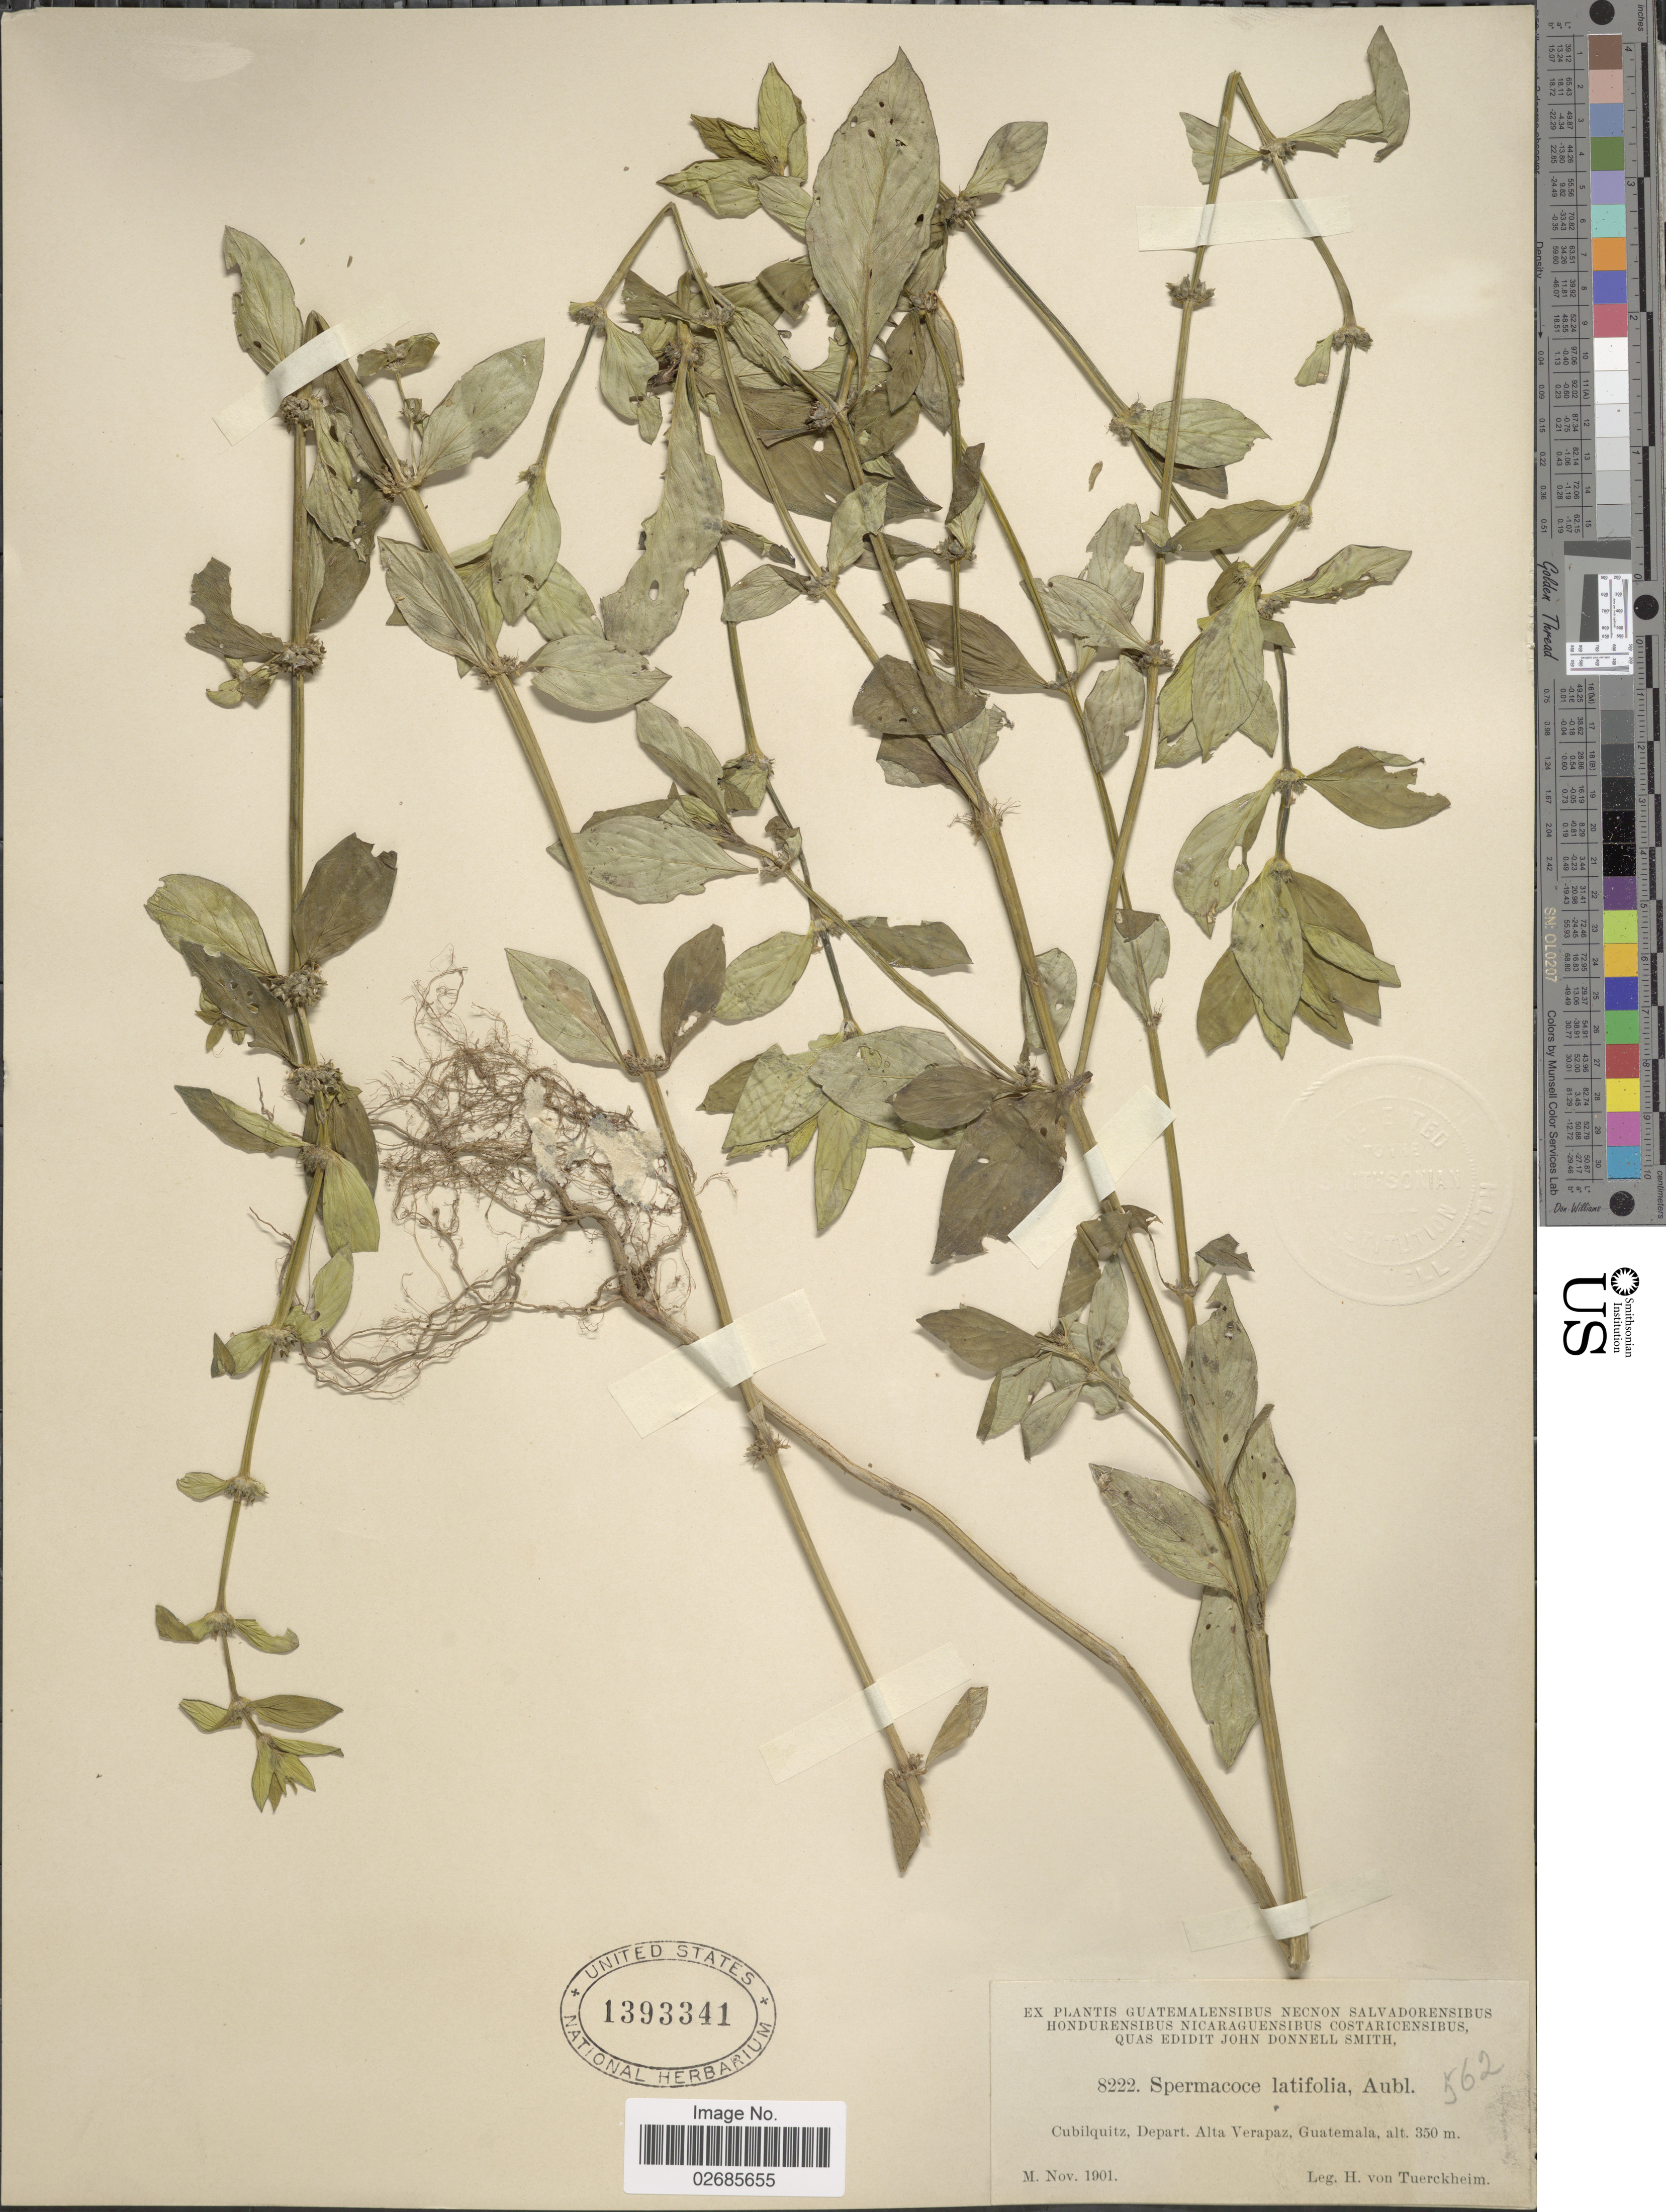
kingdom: Plantae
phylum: Tracheophyta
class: Magnoliopsida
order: Gentianales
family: Rubiaceae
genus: Borreria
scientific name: Borreria latifolia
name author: (Aubl.) K. Schum.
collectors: H. von Türckheim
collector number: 8222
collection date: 1901-11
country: Guatemala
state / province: Alta Verapaz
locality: Cubilquitz, Depart. Alta Verapaz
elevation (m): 350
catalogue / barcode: US 1393341